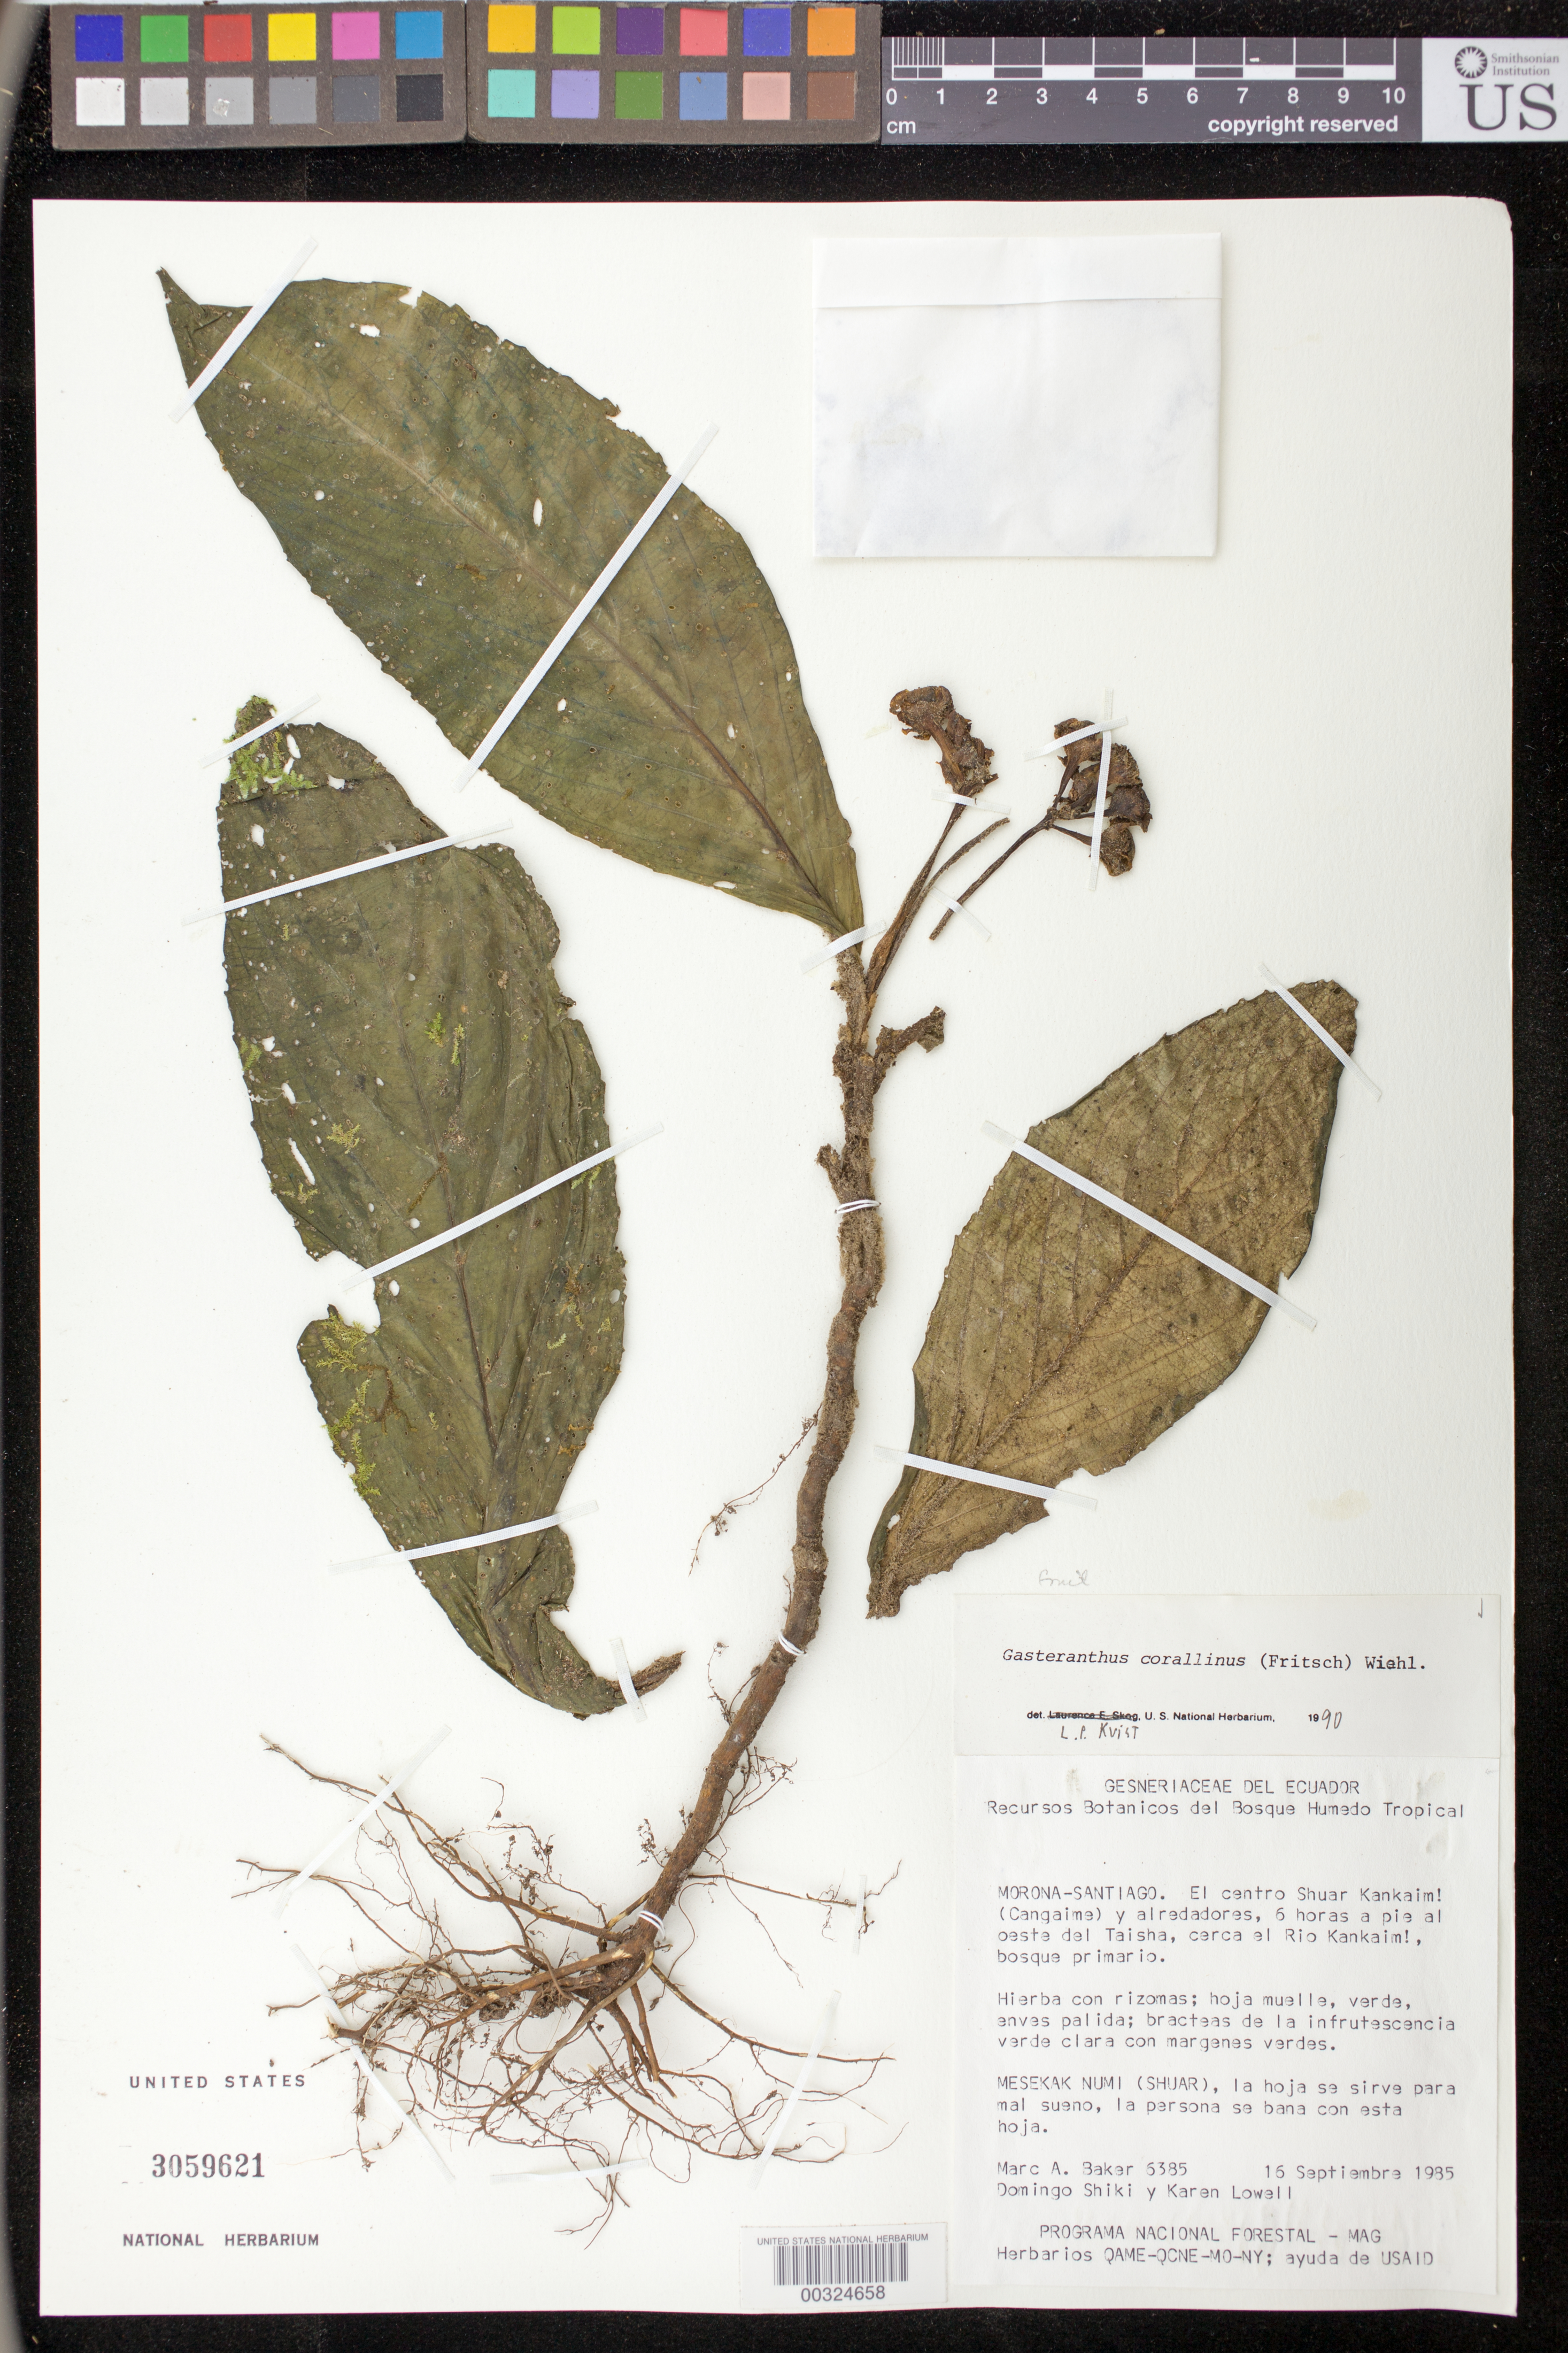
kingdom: Plantae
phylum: Tracheophyta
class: Magnoliopsida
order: Lamiales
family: Gesneriaceae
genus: Gasteranthus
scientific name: Gasteranthus corallinus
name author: (Fritsch) Wiehler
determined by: Skog, Laurence E.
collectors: M. A. Baker, D. Shiki & K. Lowell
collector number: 6385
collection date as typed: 16 Sep 1985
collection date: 1985-09-16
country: Ecuador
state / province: Morona-Santiago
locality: El Centro Shuar Kankaim! (Cangaime) y alredadores, 6 horas a pie al oeste del Taisha, cerca el Rio Kankaim!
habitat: Bosque primario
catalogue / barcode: US 3059621